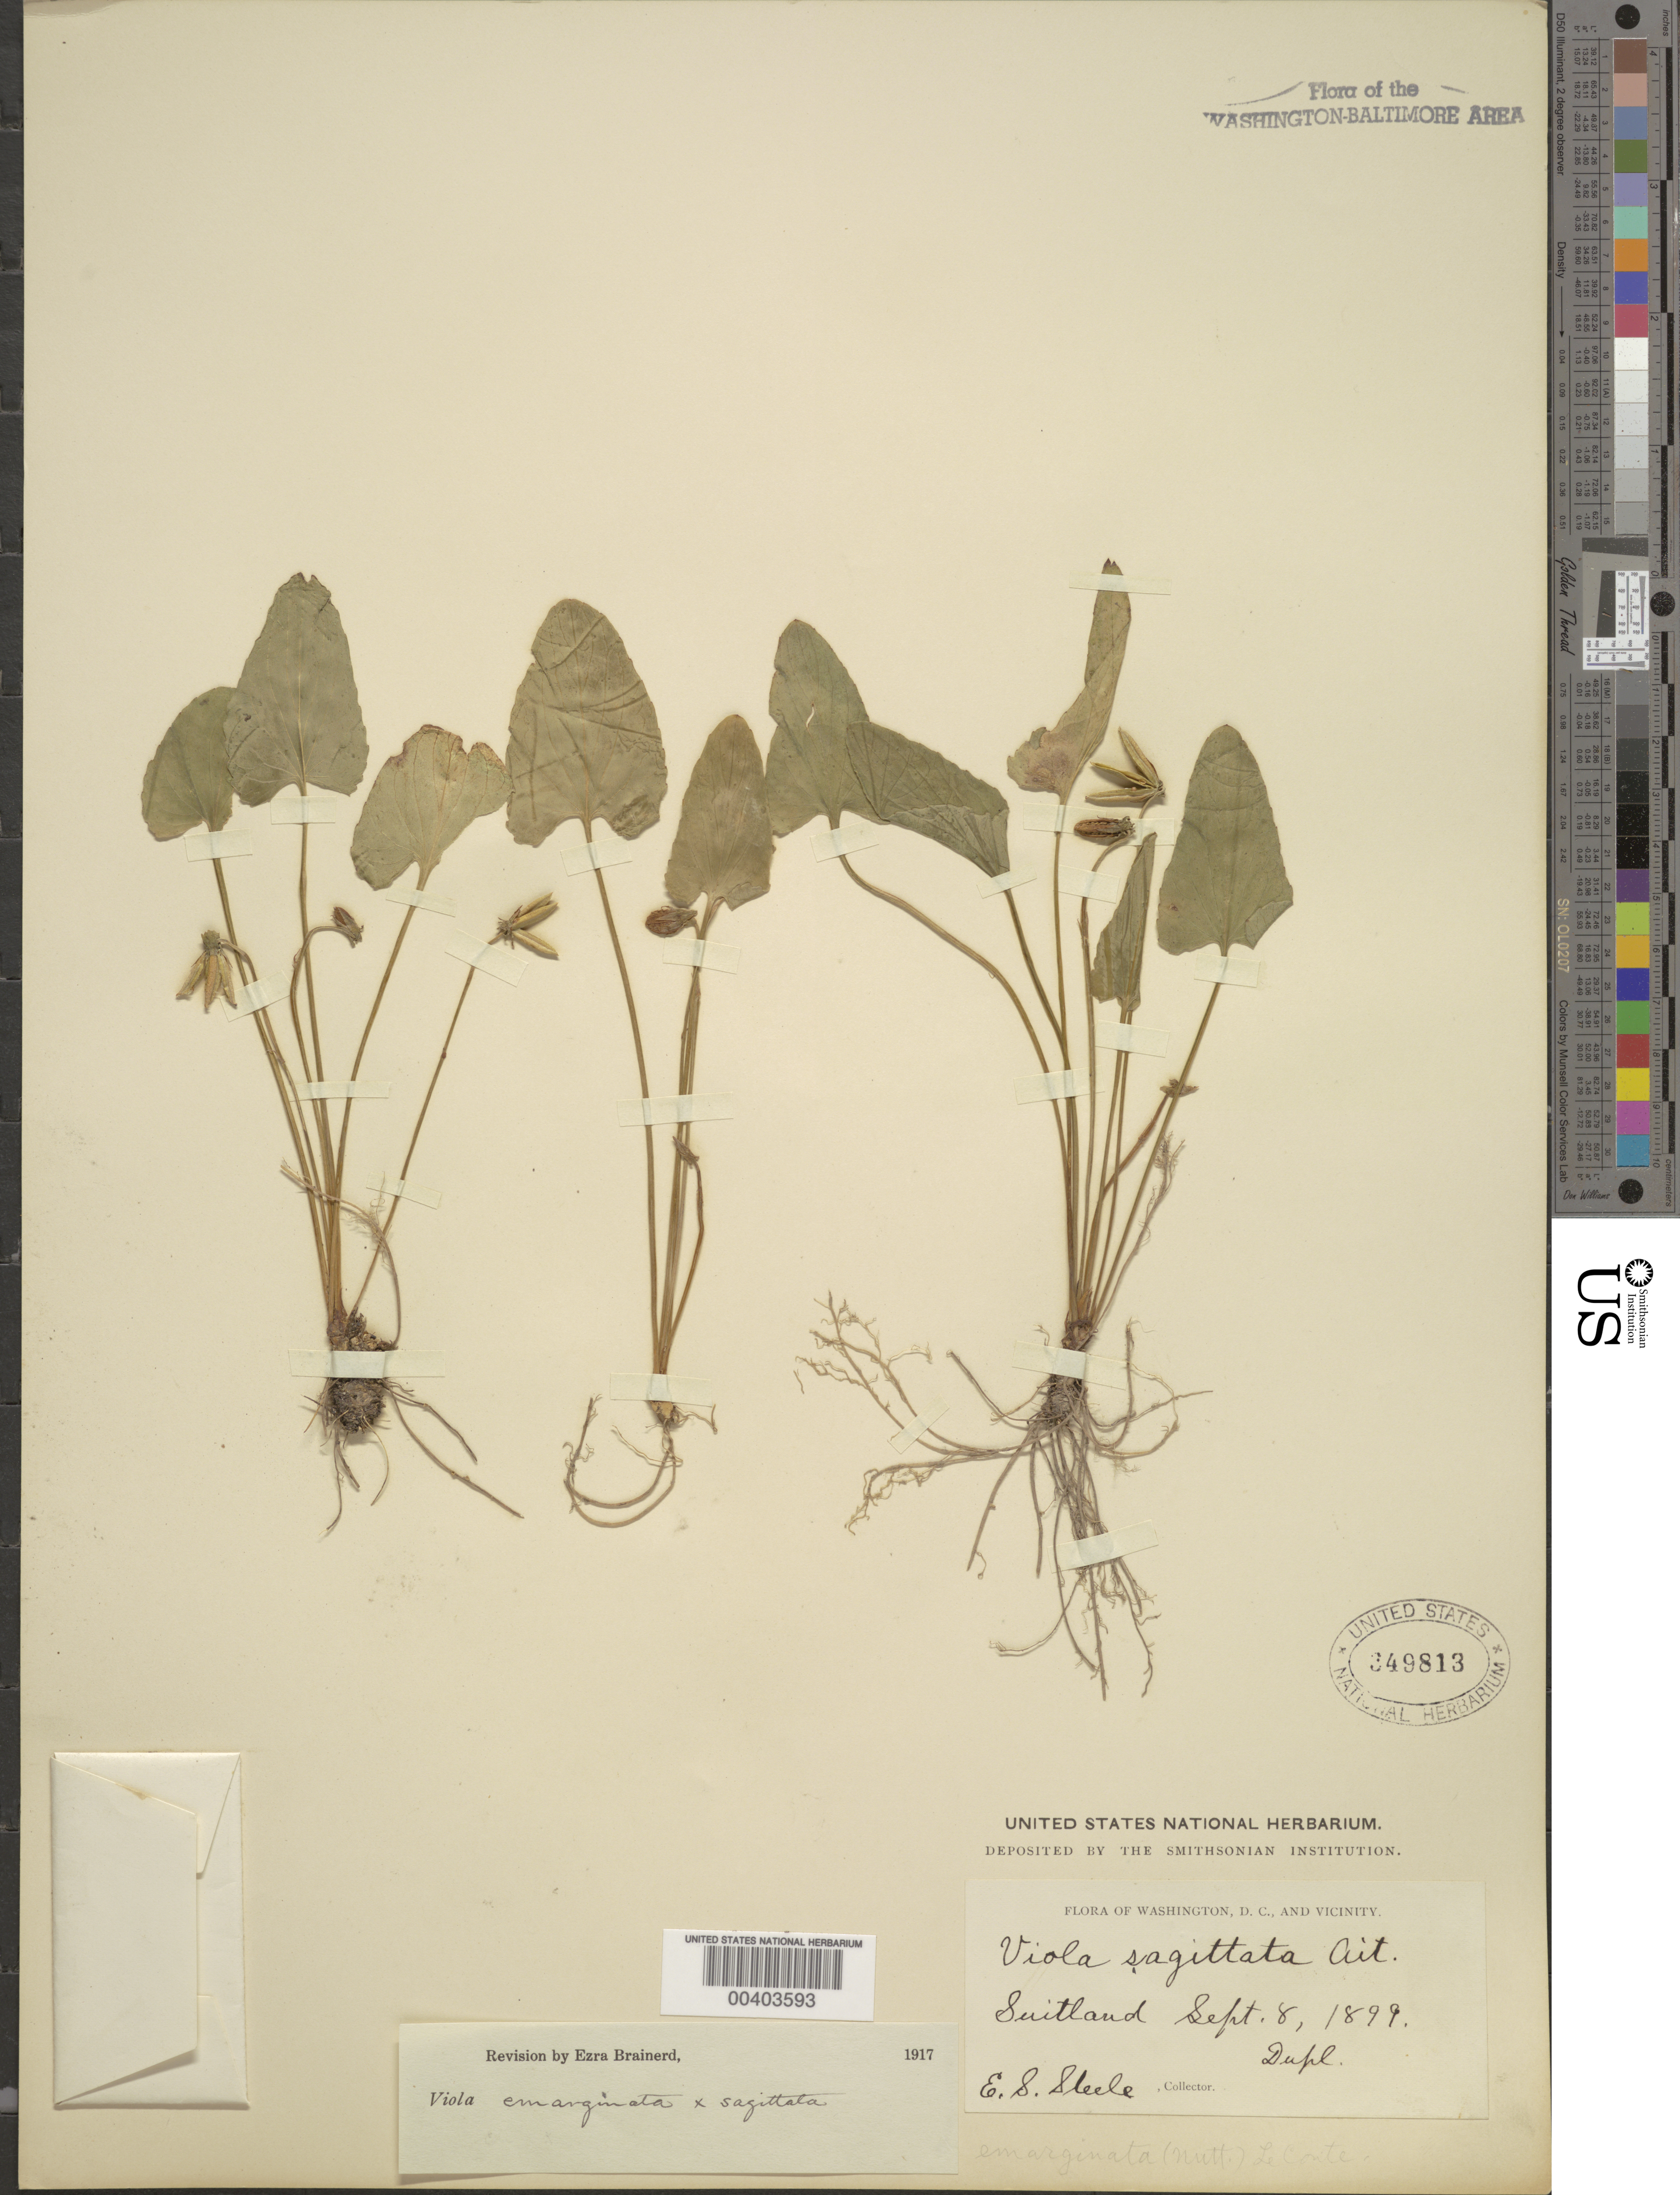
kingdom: Plantae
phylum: Tracheophyta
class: Magnoliopsida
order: Malpighiales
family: Violaceae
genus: Viola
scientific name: Viola sagittata var. sagittata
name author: Aiton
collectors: E. Steele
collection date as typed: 08 Sep 1899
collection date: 1899-09-08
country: United States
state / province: Maryland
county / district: Prince George's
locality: Suitland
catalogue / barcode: US 349813